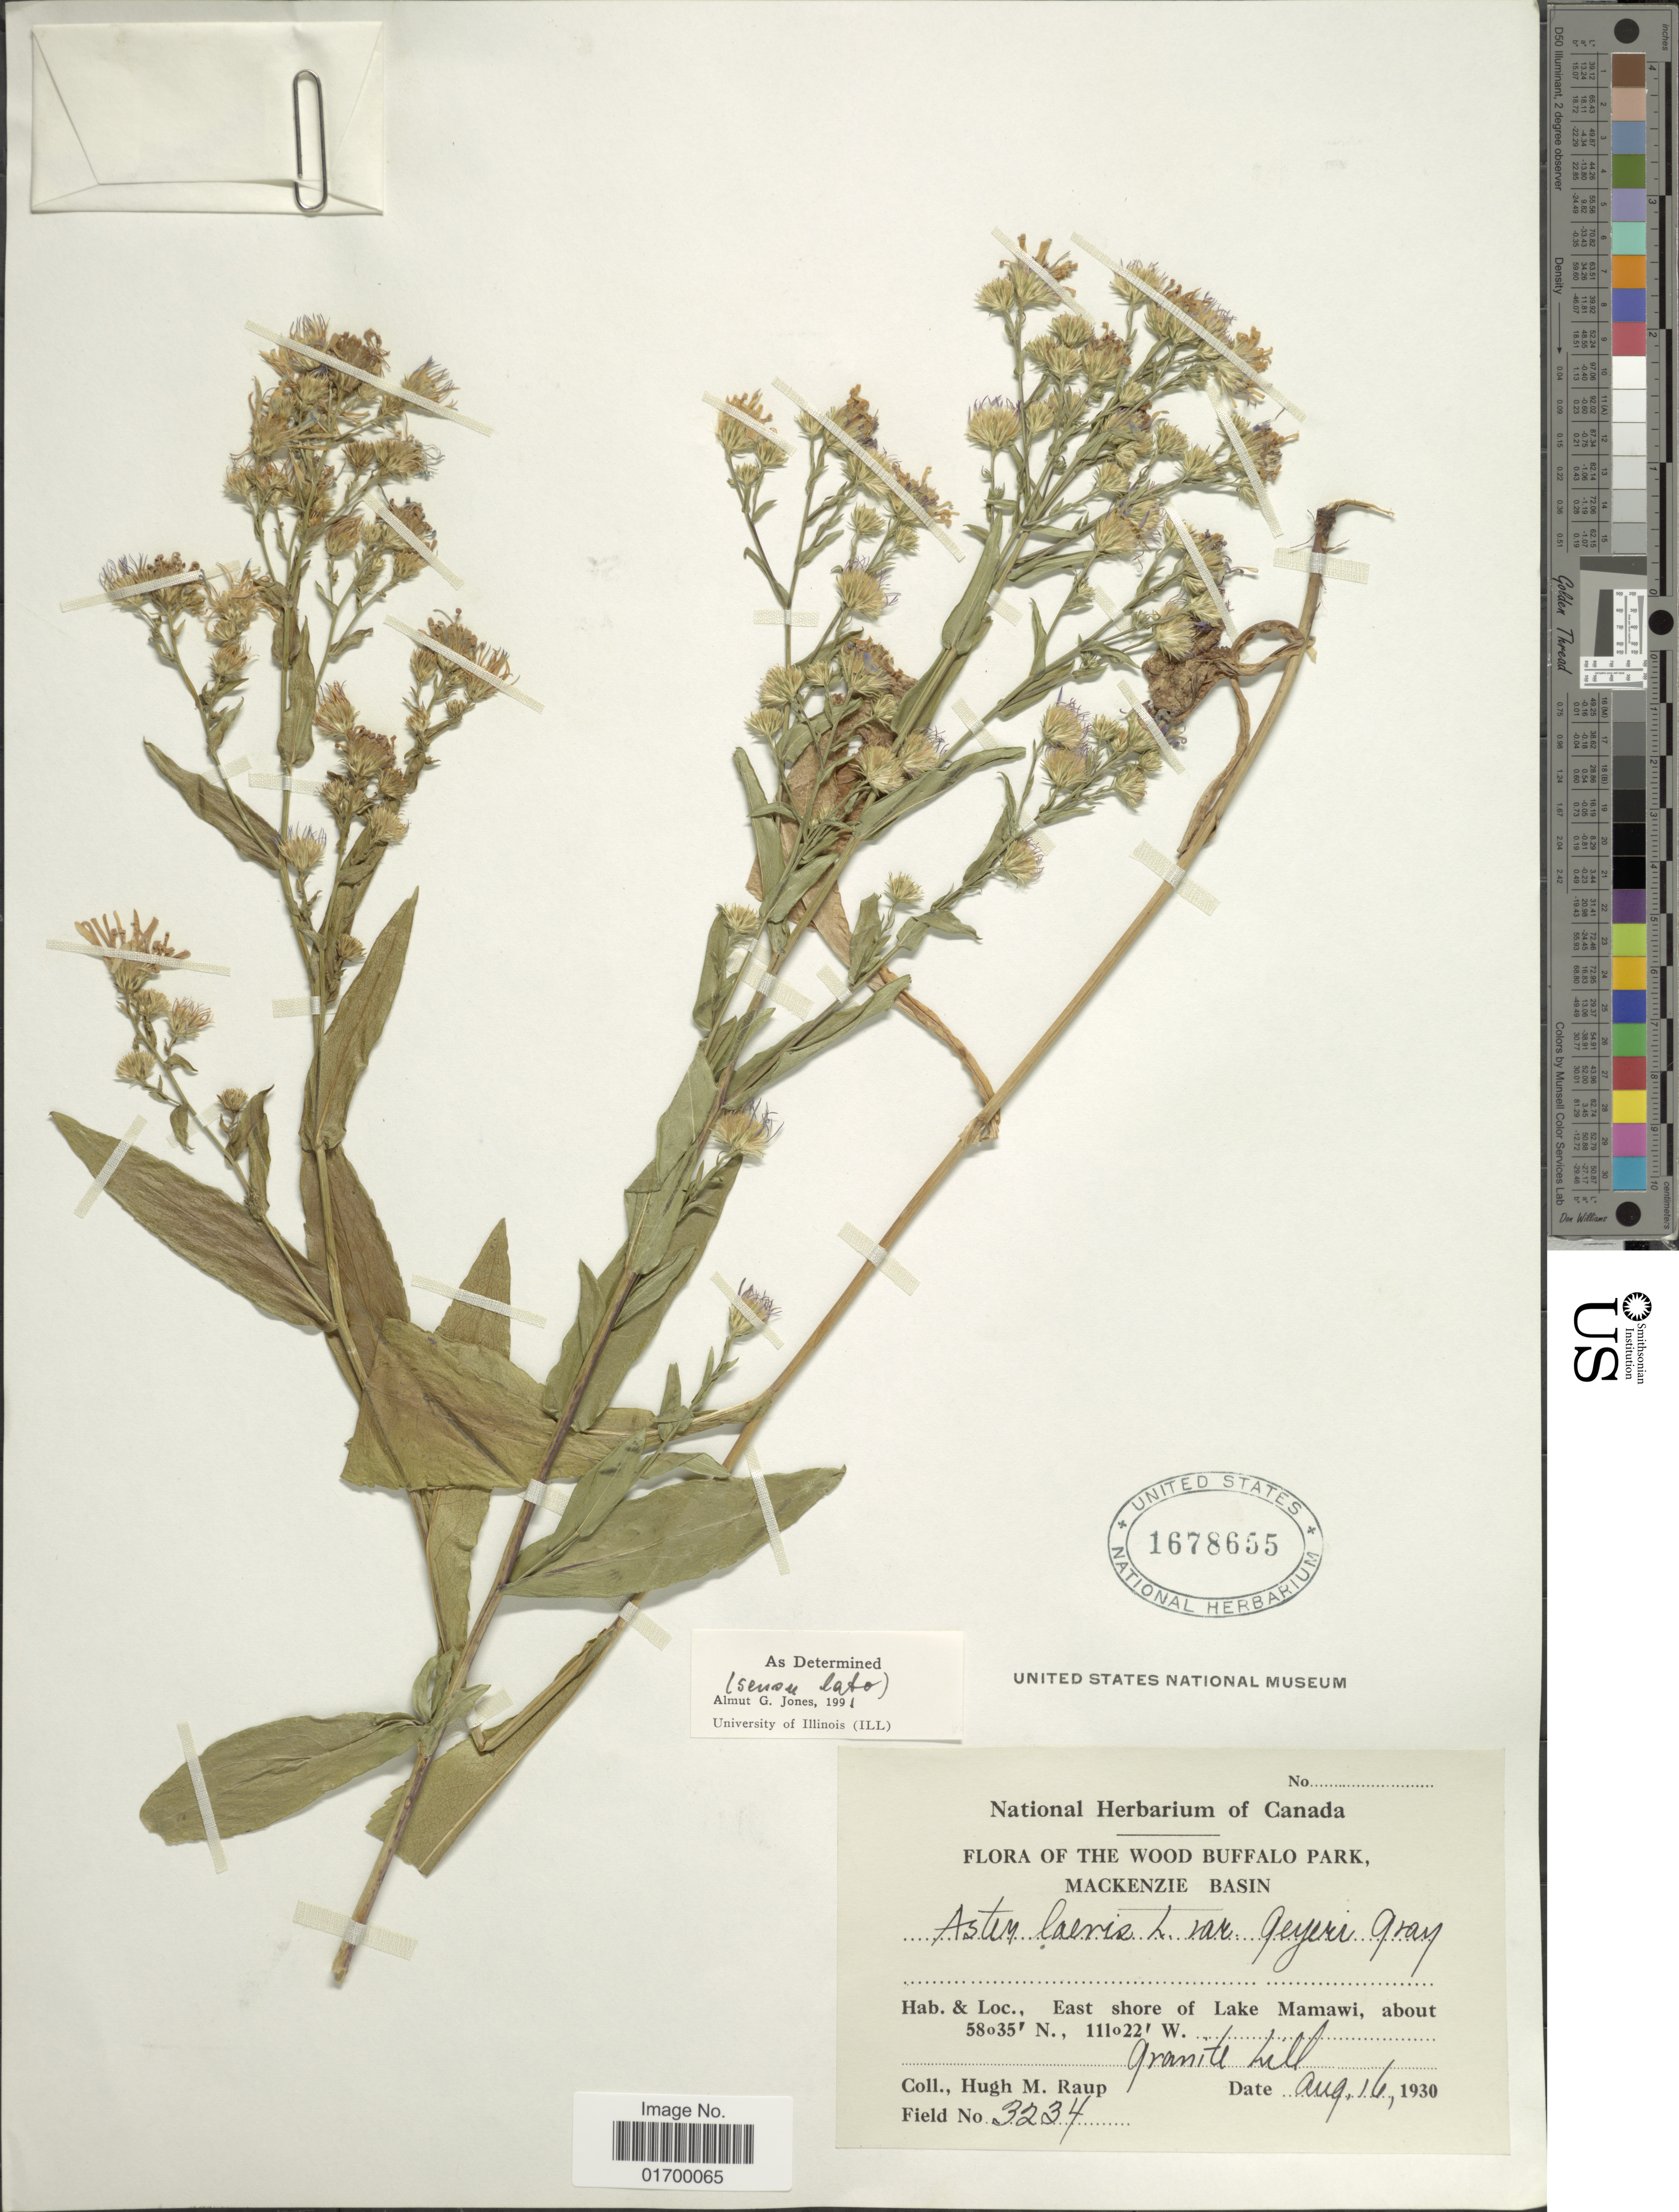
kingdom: Plantae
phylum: Tracheophyta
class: Magnoliopsida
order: Asterales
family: Asteraceae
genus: Symphyotrichum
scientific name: Symphyotrichum laeve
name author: (L.) Á. Löve & D. Löve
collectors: H. Raup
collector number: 3234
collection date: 1930-08-16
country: Canada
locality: The wood buffalo Park, Mackenzie Basin, East shore of Lake Mamawi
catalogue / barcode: US 1678655